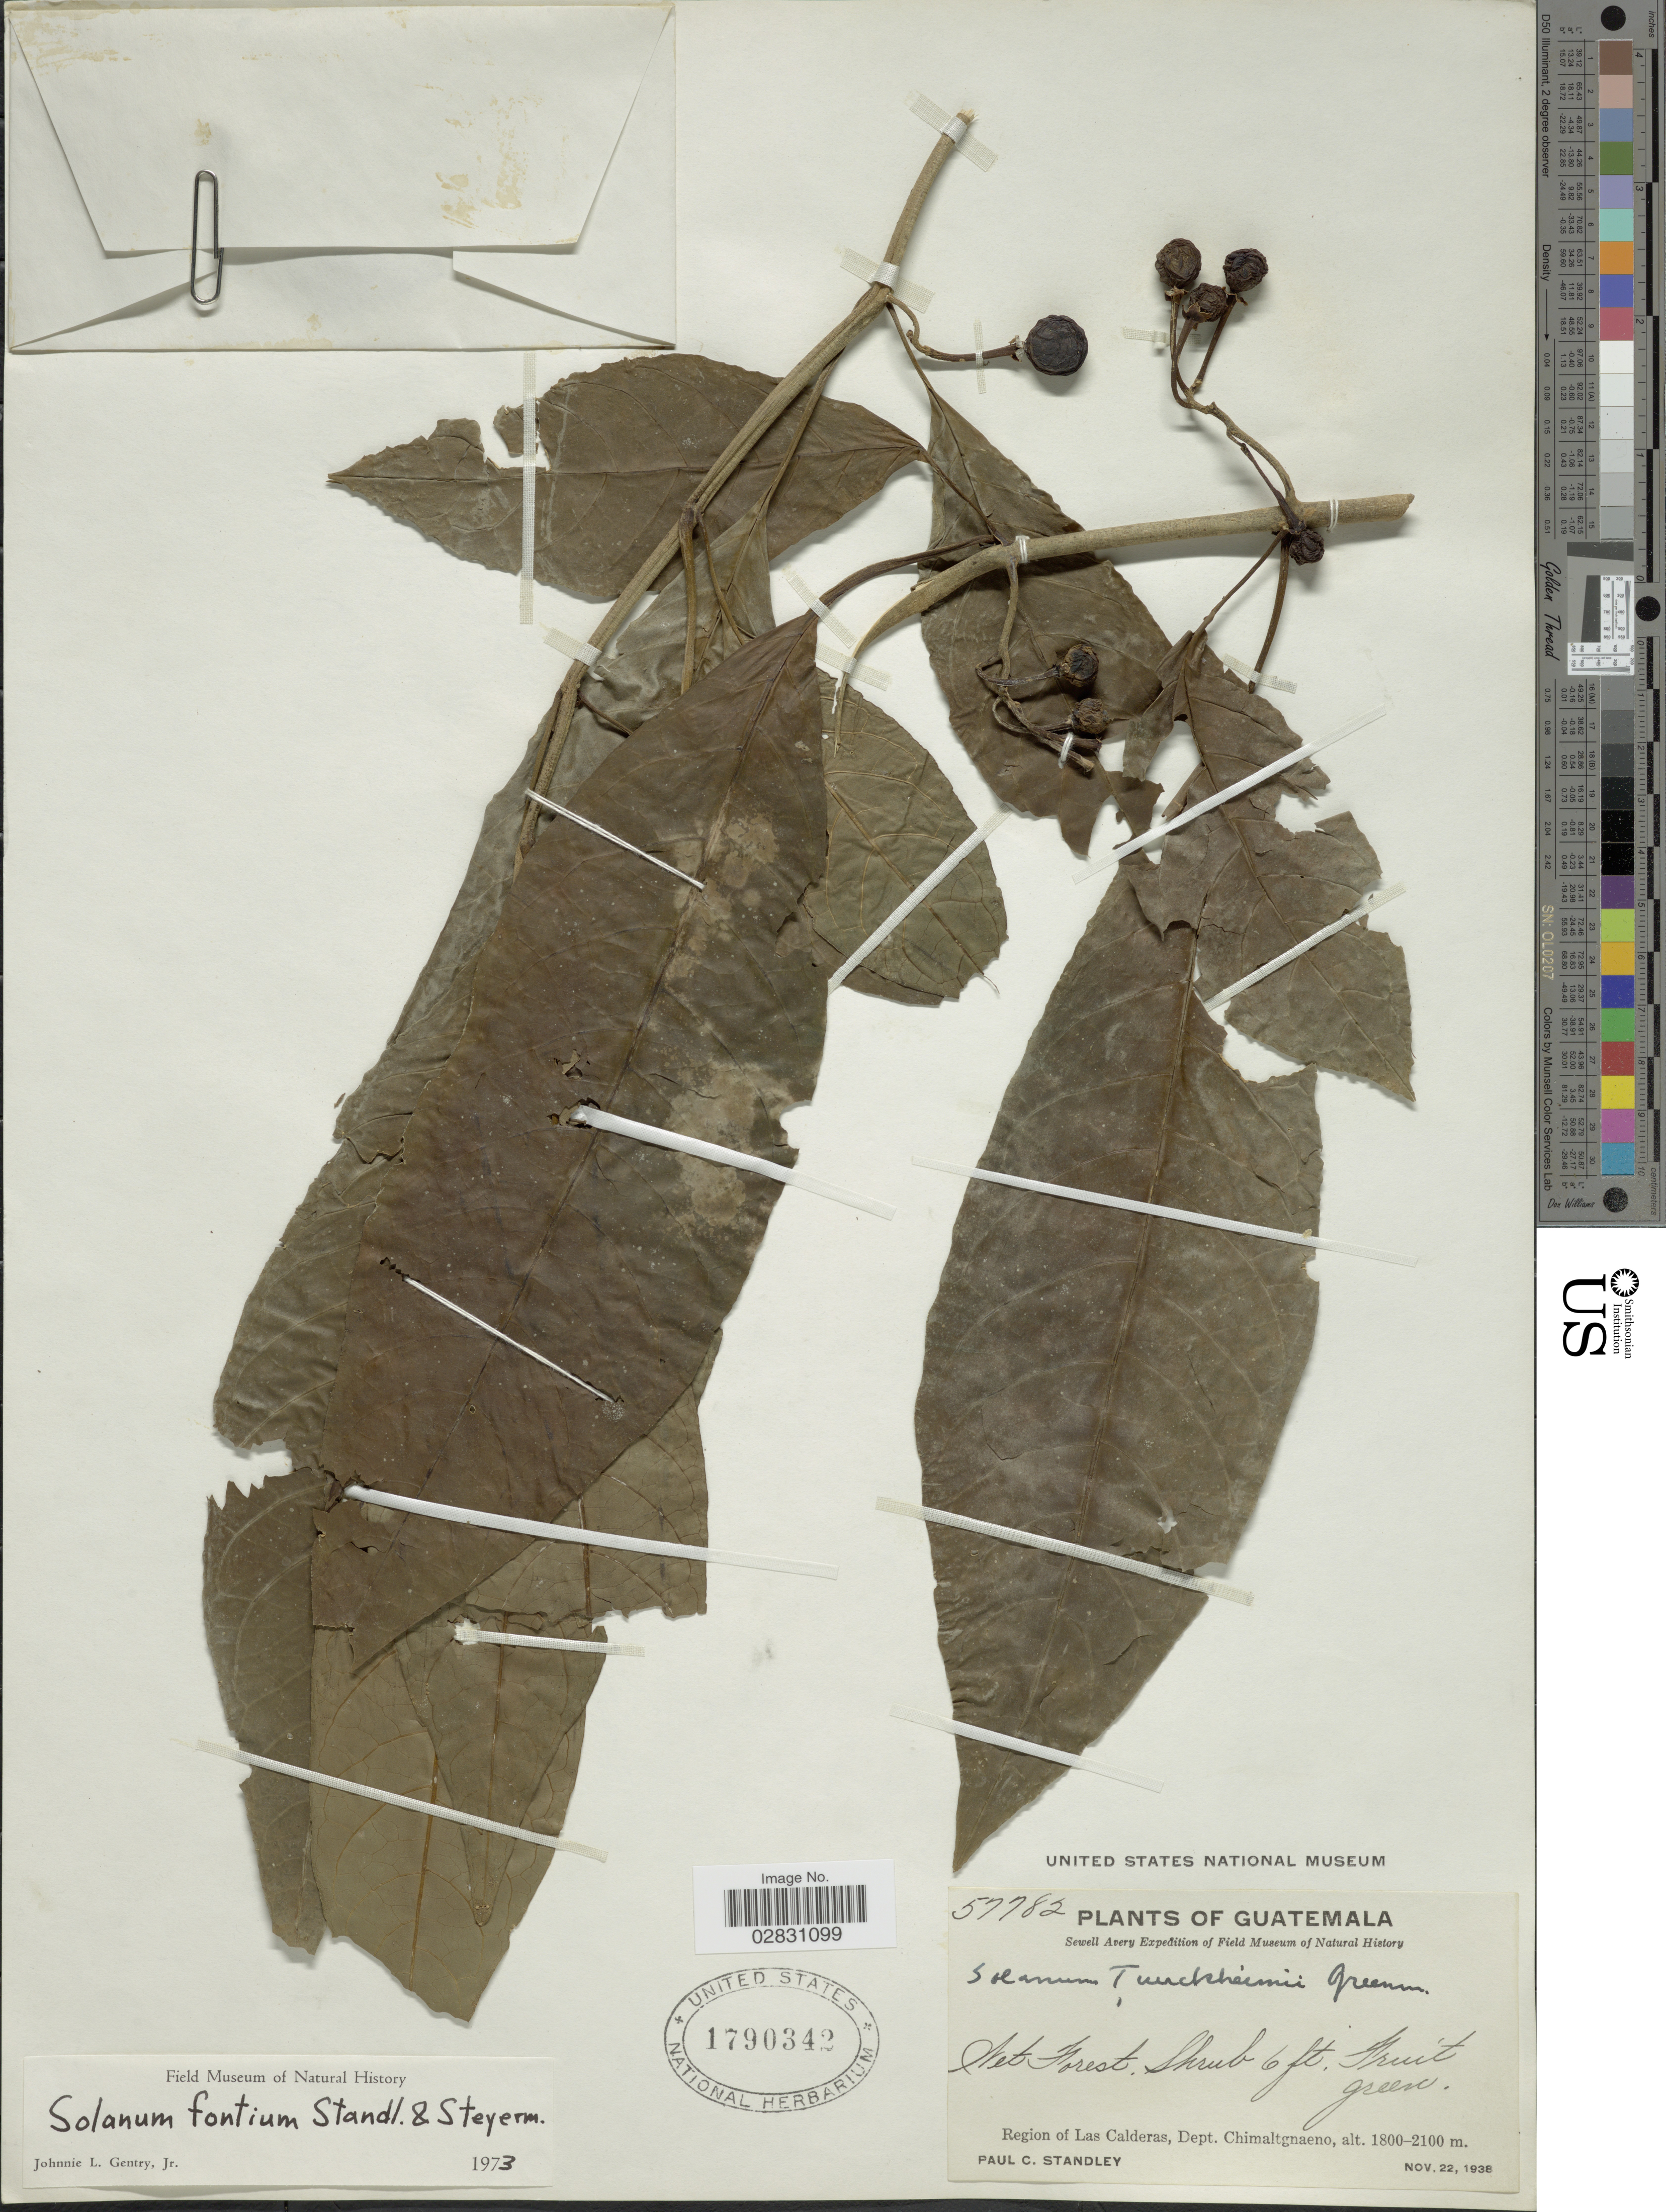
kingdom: Plantae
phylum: Tracheophyta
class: Magnoliopsida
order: Solanales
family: Solanaceae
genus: Solanum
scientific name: Solanum fontium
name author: Standl. & Steyerm.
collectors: P. C. Standley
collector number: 57782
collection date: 1938-11-22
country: Guatemala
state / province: Chimaltenango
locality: Region of Las Calderas, Dept. Chimaltenango.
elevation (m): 1800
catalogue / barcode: US 1790342